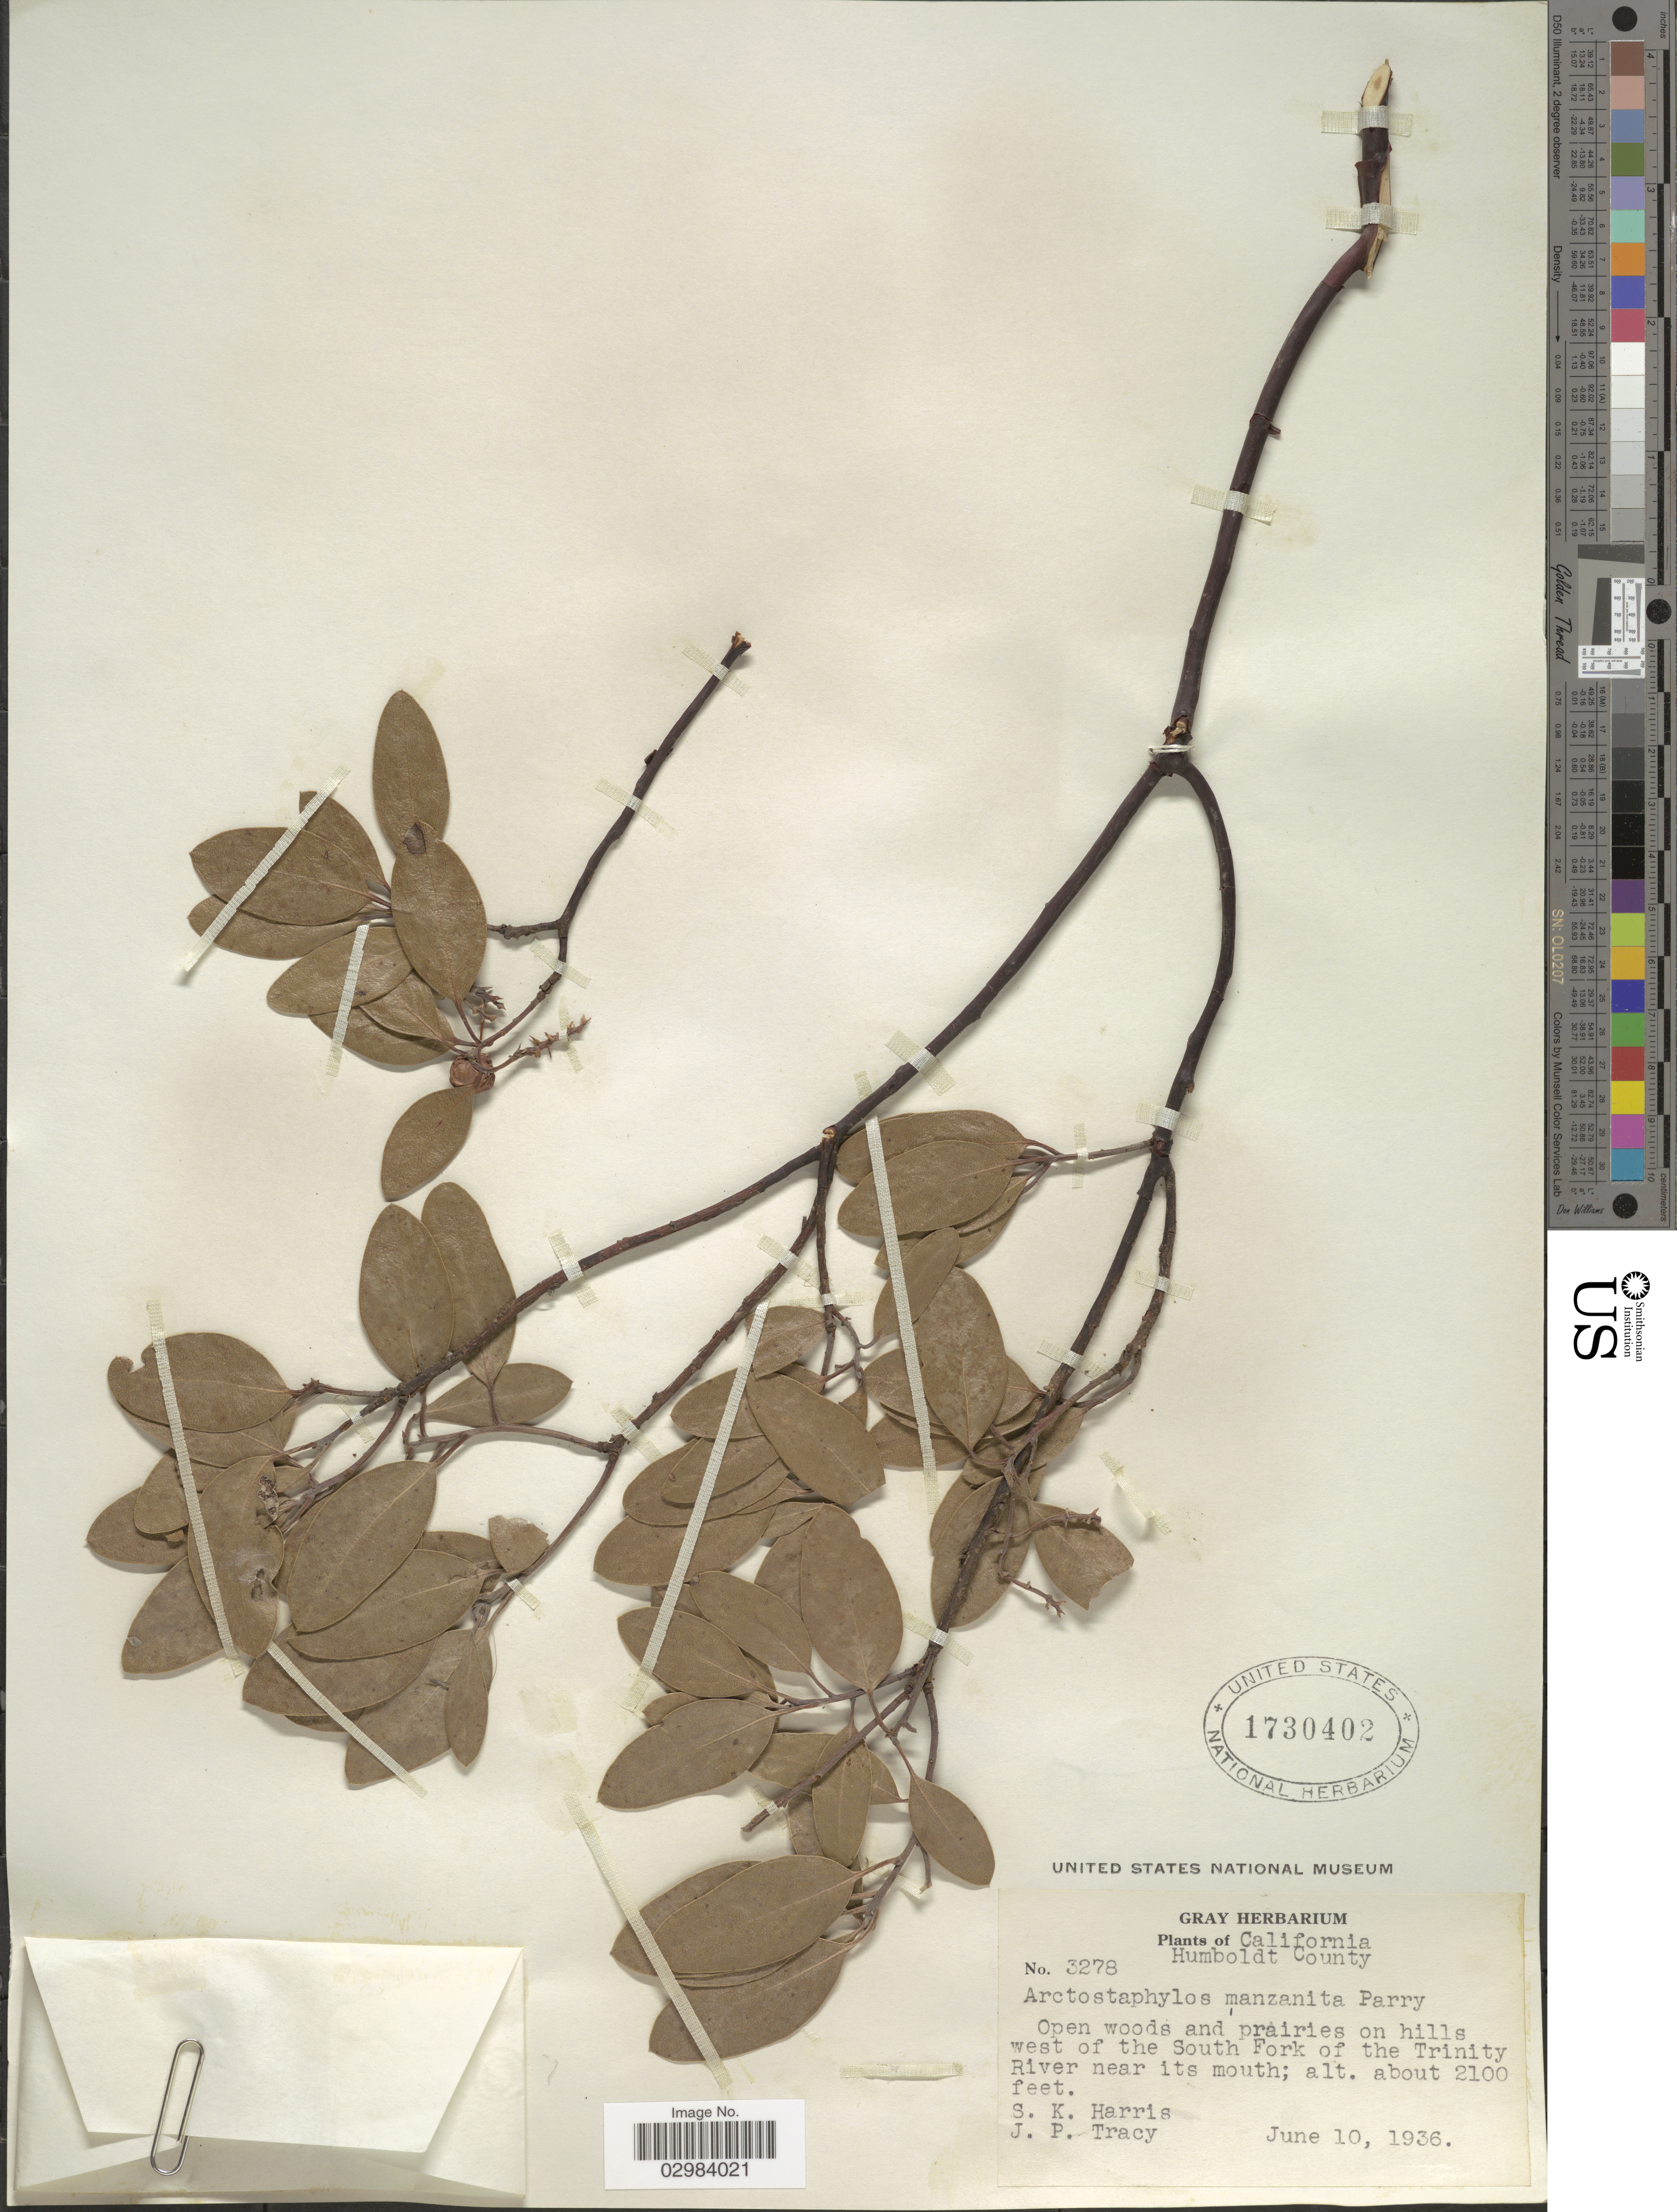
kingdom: Plantae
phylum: Tracheophyta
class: Magnoliopsida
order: Ericales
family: Ericaceae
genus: Arctostaphylos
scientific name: Arctostaphylos manzanita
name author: Parry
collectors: S. K. Harris & J. Tracy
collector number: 3278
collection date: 1936-06-10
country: United States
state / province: California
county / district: Humboldt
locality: Humboldt County, Open woods and prairies on hills west of the South Fork of the Trinity River near its mouth.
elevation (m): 640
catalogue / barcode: US 1730402